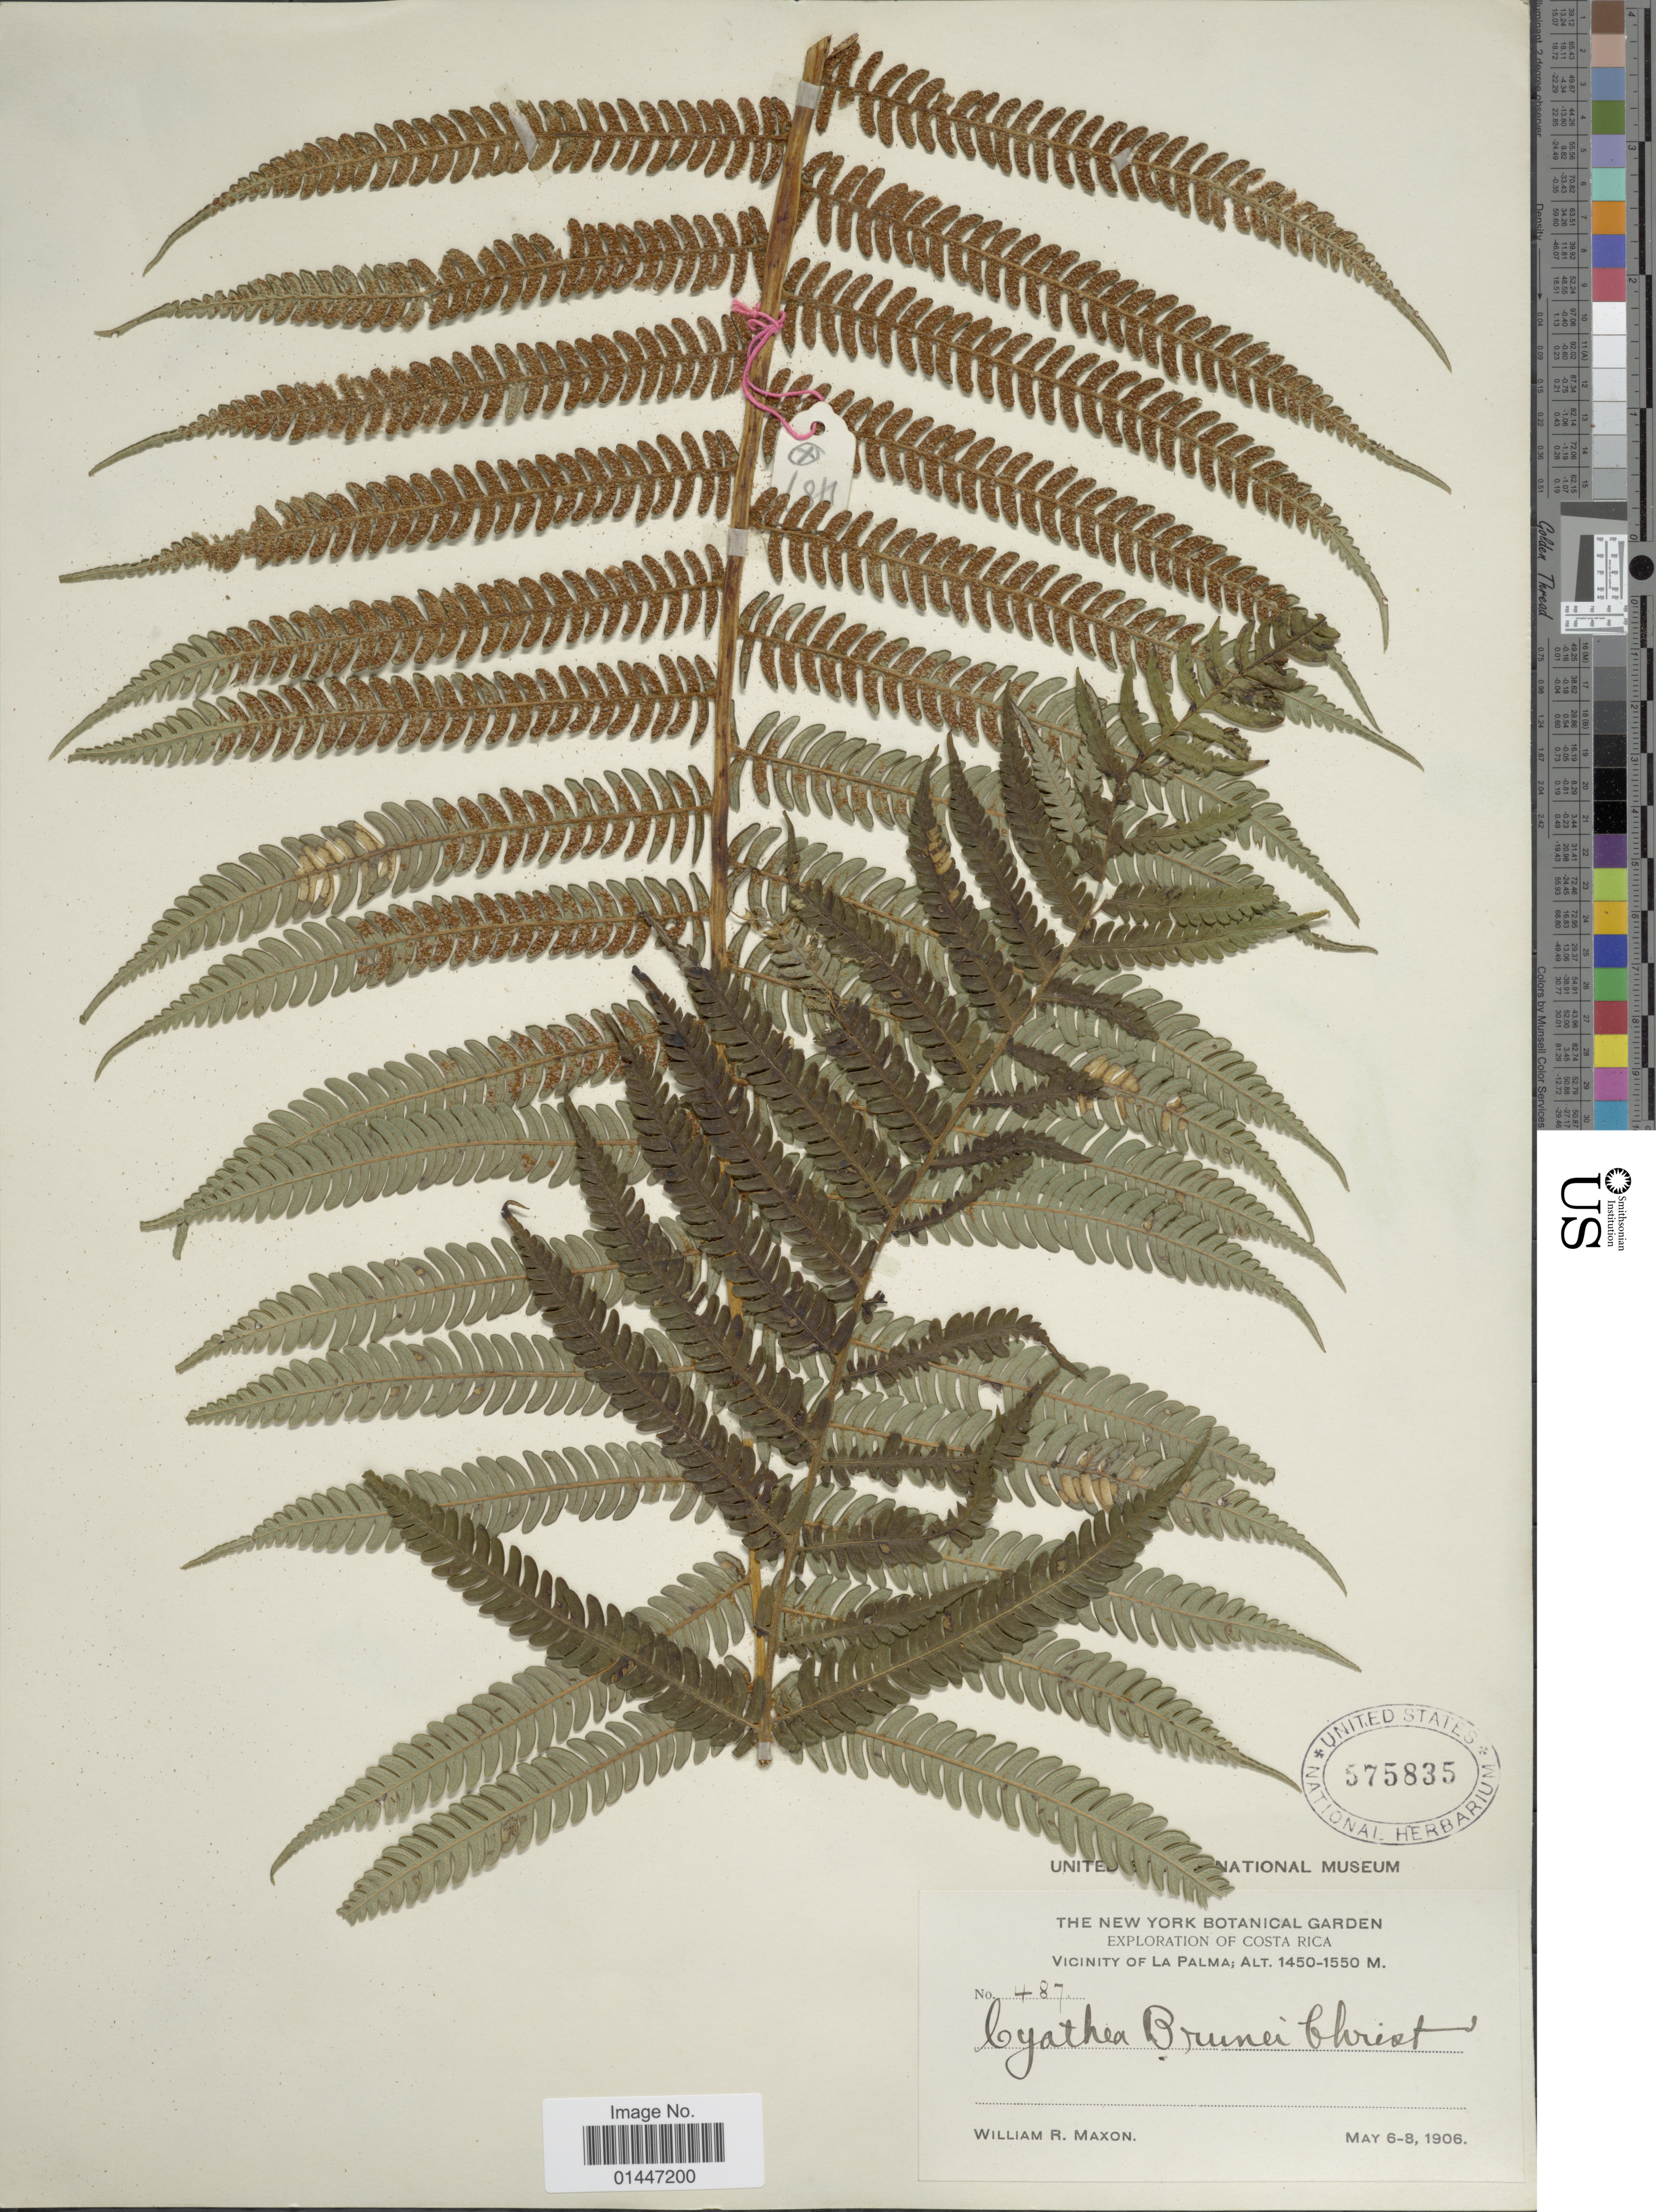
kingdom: Plantae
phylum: Tracheophyta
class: Polypodiopsida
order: Cyatheales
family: Cyatheaceae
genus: Sphaeropteris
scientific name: Sphaeropteris brunei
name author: (Christ) R.M. Tryon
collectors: W. R. Maxon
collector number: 487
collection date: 1906-05-06/1906-05-08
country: Costa Rica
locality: Vicinity of La Palma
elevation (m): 1450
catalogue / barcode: US 575835